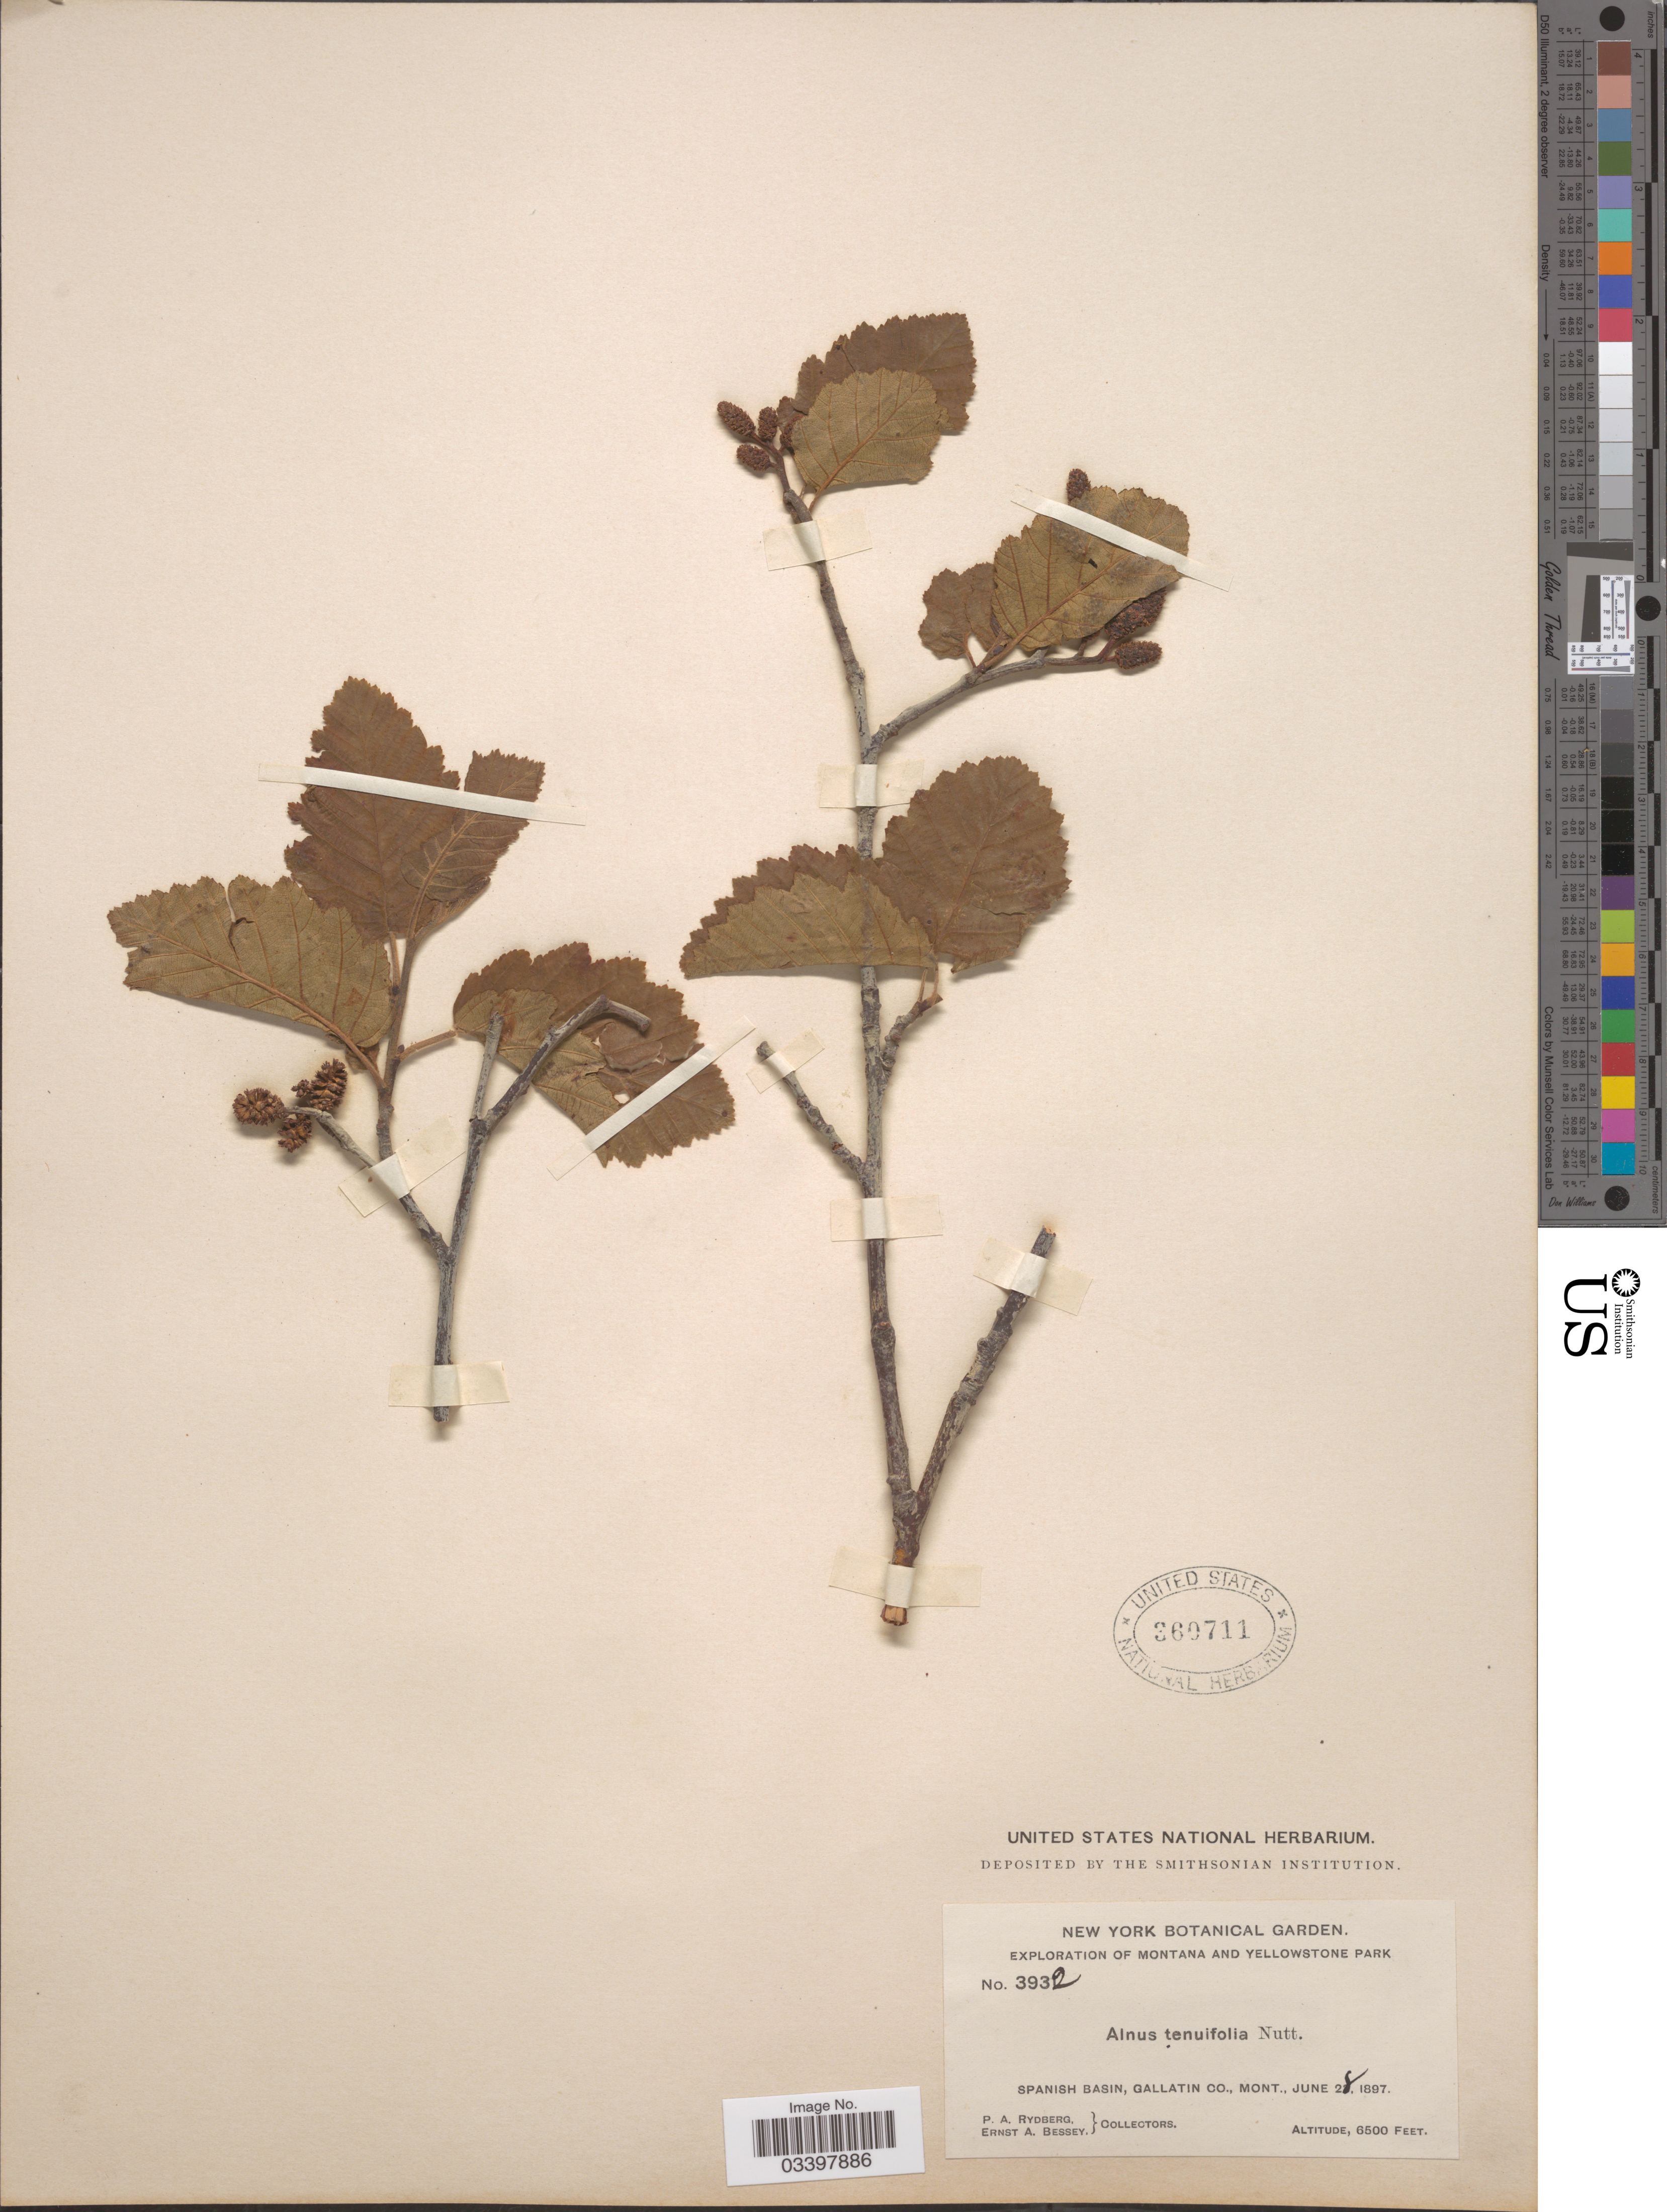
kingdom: Plantae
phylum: Tracheophyta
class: Magnoliopsida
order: Fagales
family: Betulaceae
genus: Alnus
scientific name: Alnus incana subsp. tenuifolia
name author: (Nutt.) Breitung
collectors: P. A. Rydberg & E. A. Bessey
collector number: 3932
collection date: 1897-06-28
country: United States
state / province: Montana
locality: Yellowstone Park. Spanish Basin, Gallatin Co.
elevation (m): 1981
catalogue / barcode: US 360711